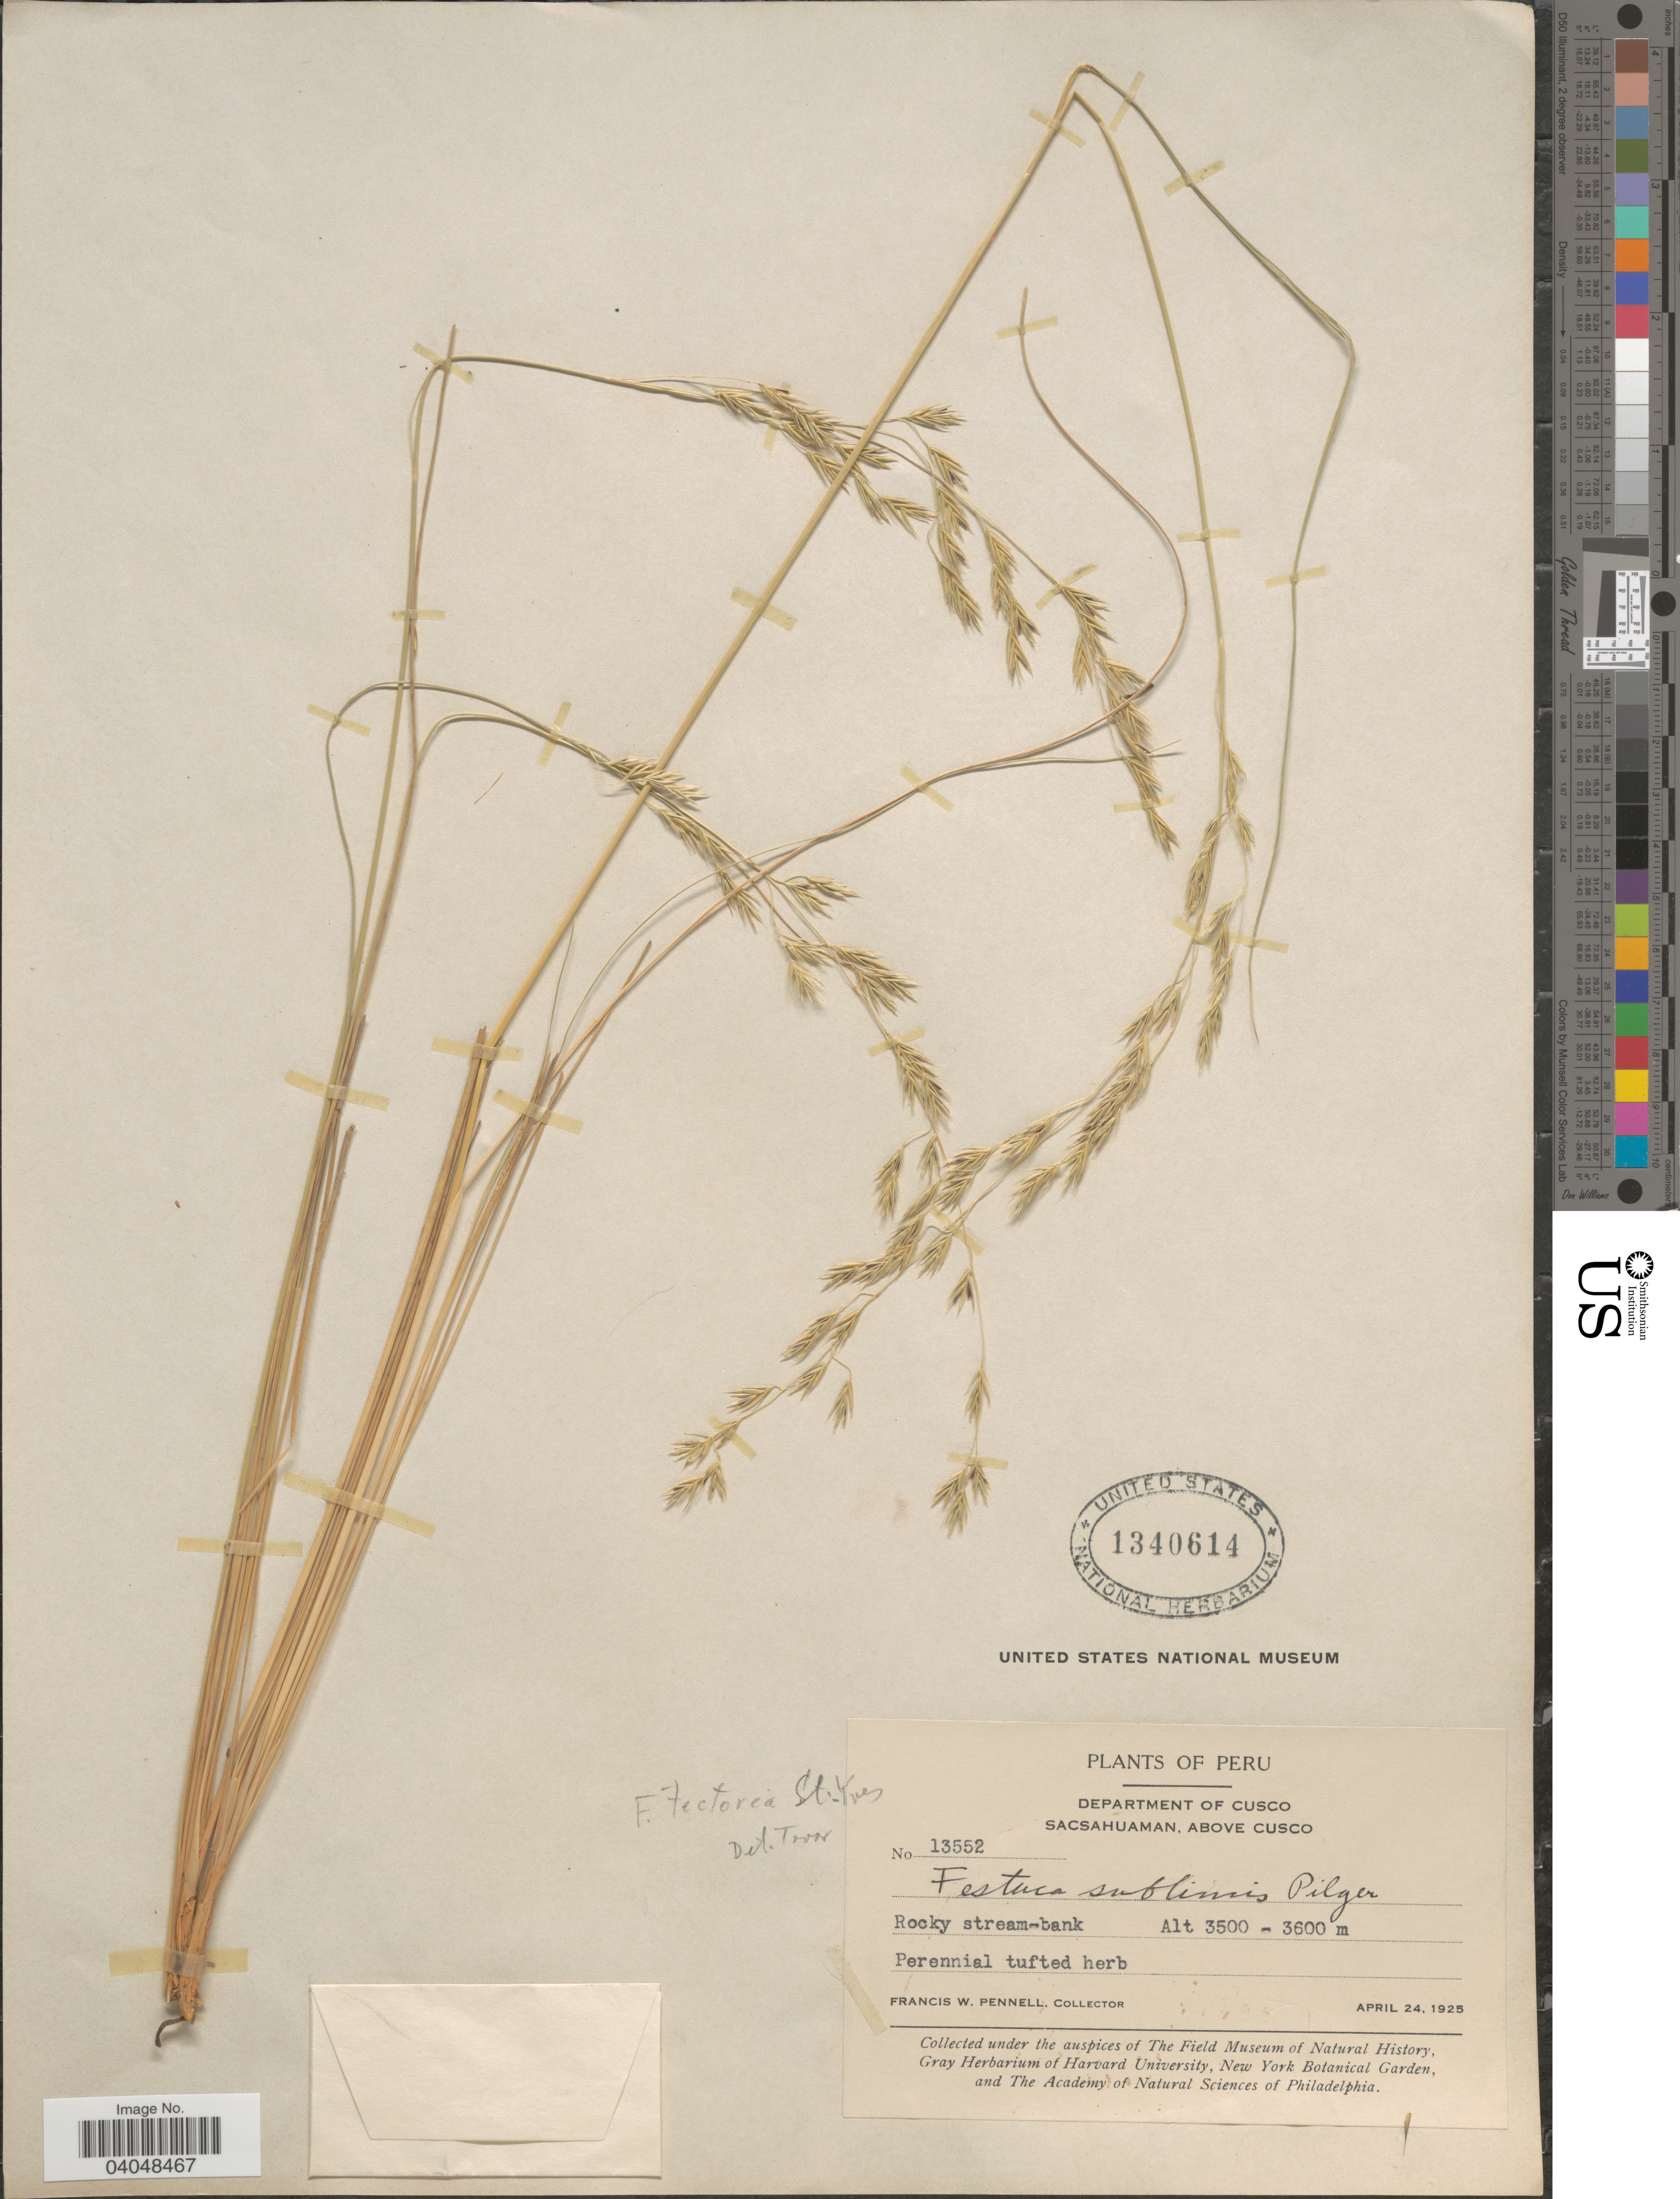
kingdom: Plantae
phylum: Tracheophyta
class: Liliopsida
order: Poales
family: Poaceae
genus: Festuca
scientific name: Festuca tectoria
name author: Saint-Yves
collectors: F. W. Pennell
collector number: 13552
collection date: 1925-04-24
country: Peru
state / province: Cusco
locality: Department of Cusco. Sacsahuaman, above Cusco.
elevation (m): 3500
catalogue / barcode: US 1340614